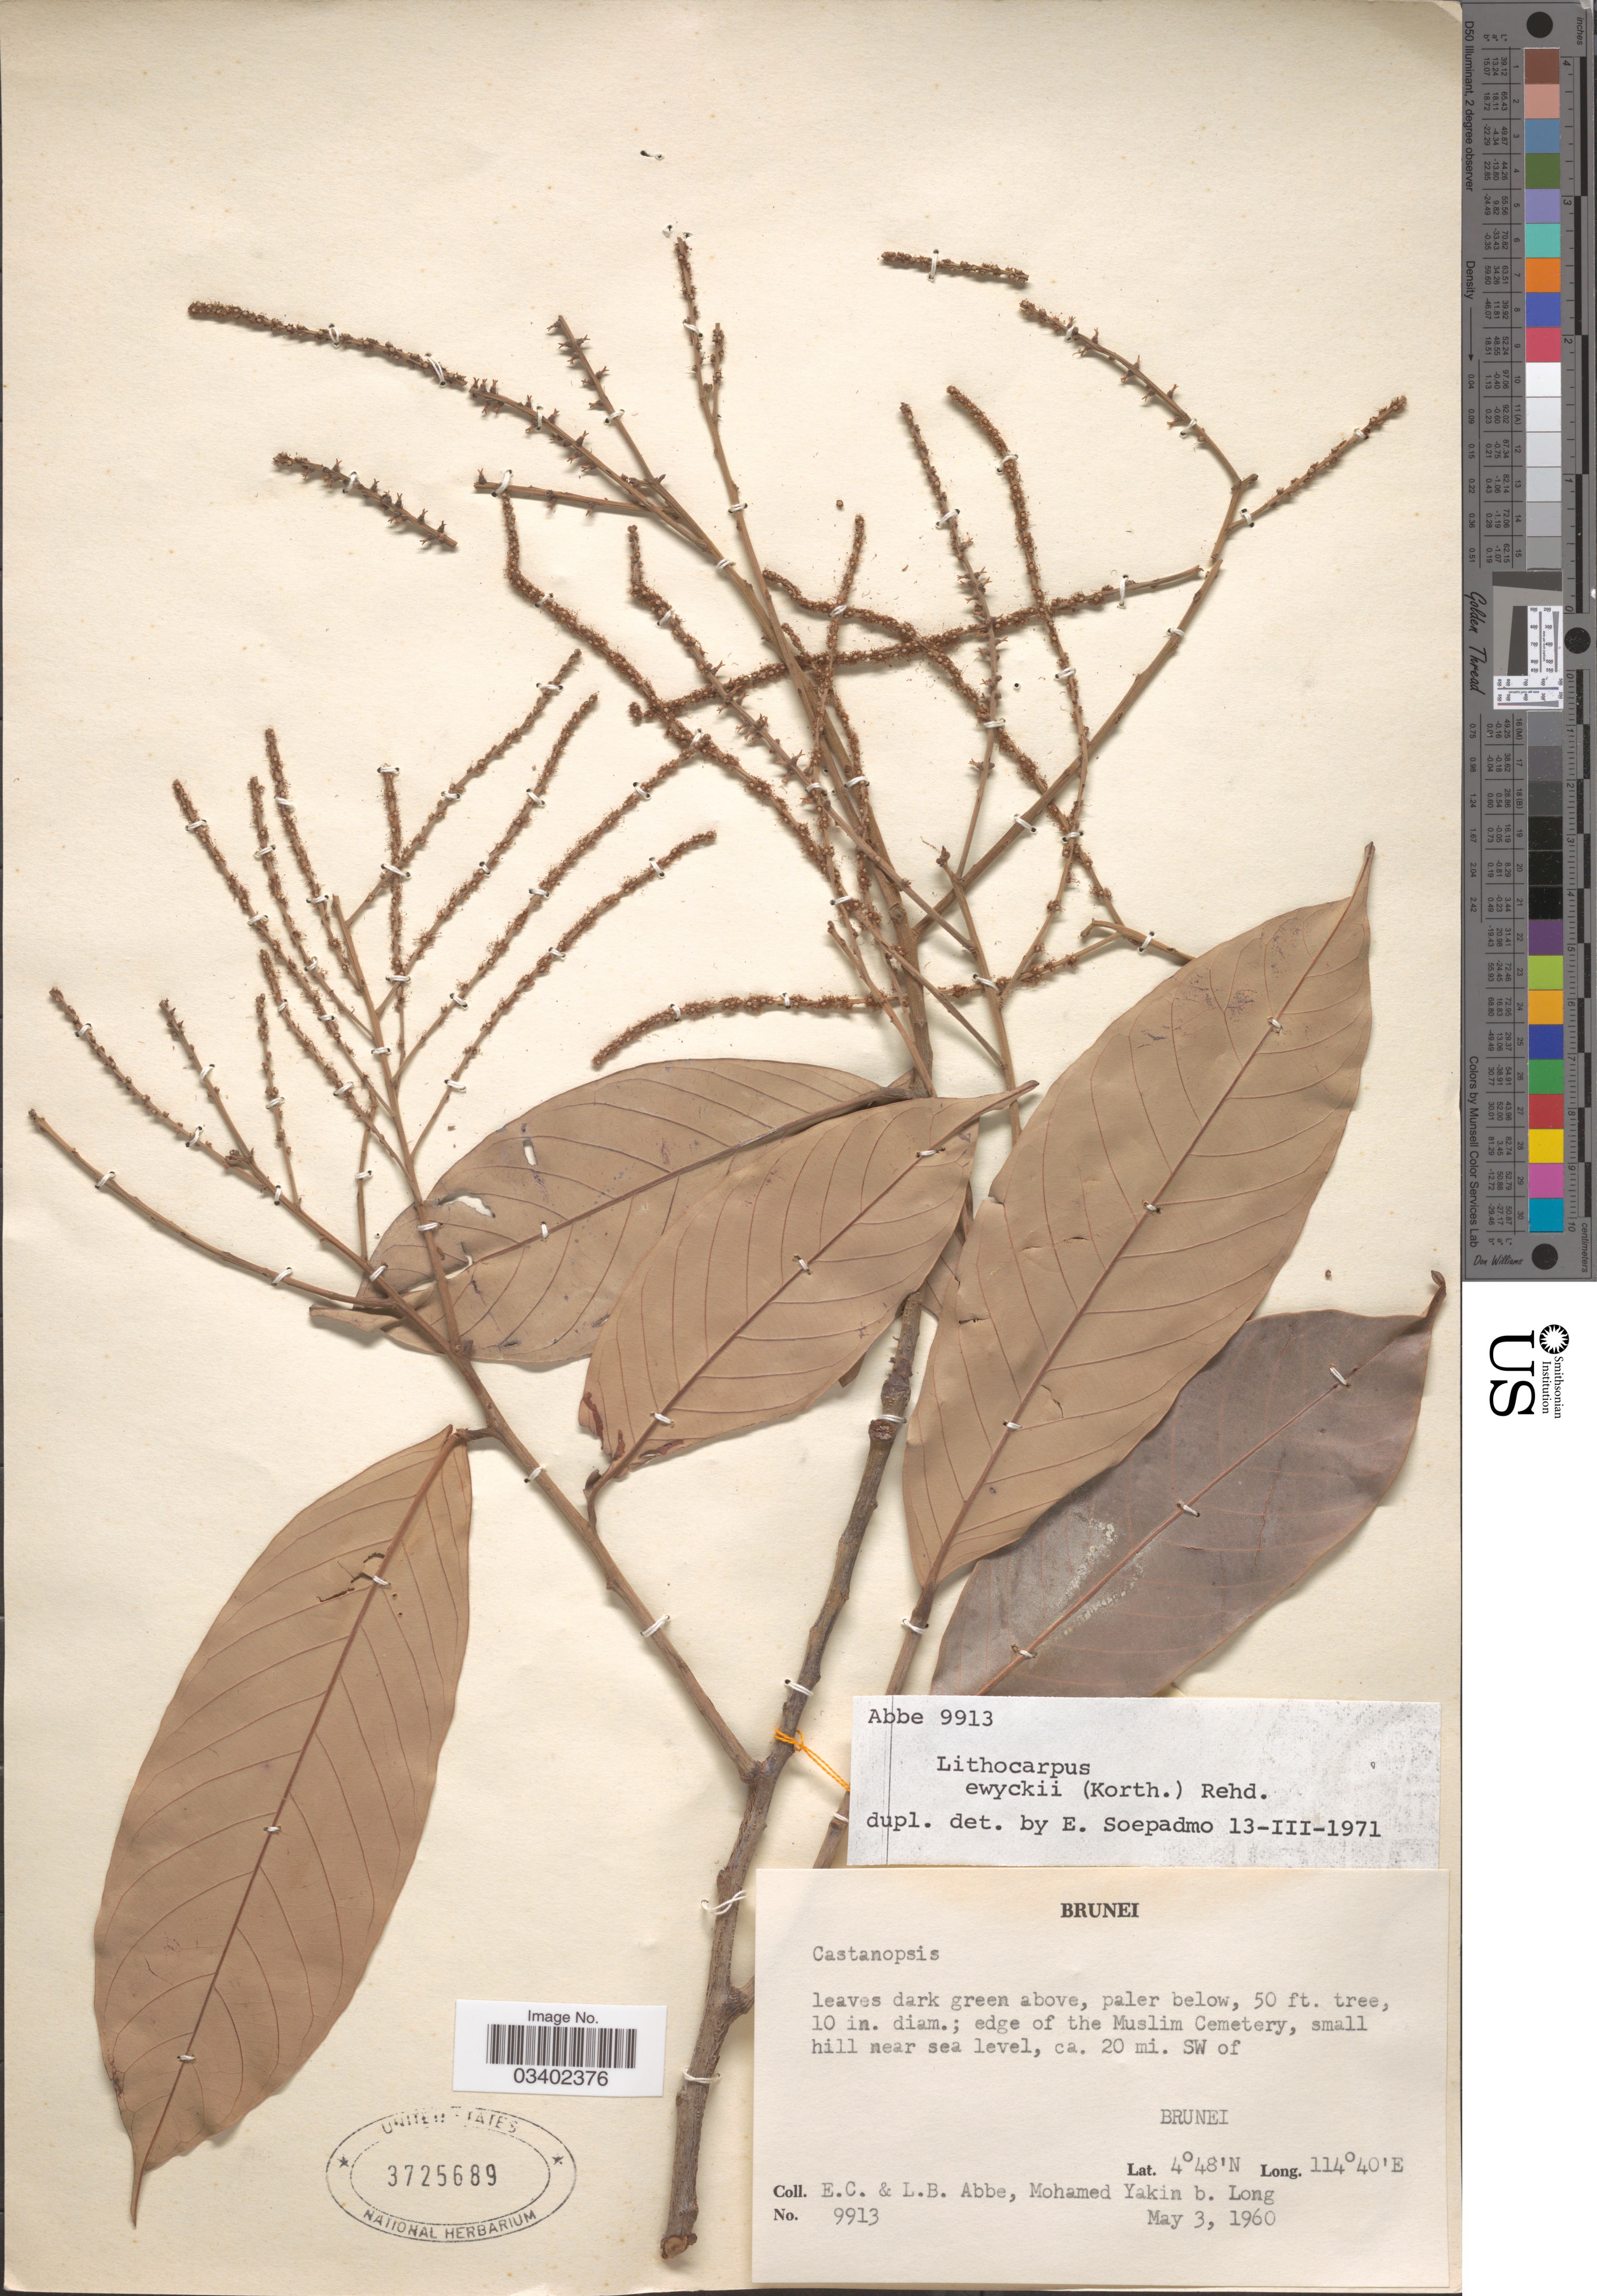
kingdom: Plantae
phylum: Tracheophyta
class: Magnoliopsida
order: Fagales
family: Fagaceae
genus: Lithocarpus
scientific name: Lithocarpus ewyckii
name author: (Korth.) Rehder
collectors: E. C. Abbe, L. B. Abbe & M. Yakin b. Long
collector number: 9913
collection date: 1960-05-03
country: Brunei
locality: Edge of the Muslim Cemetery, small hill near sea level, ca. 20 mi. SW of Brunei.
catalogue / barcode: US 3725689